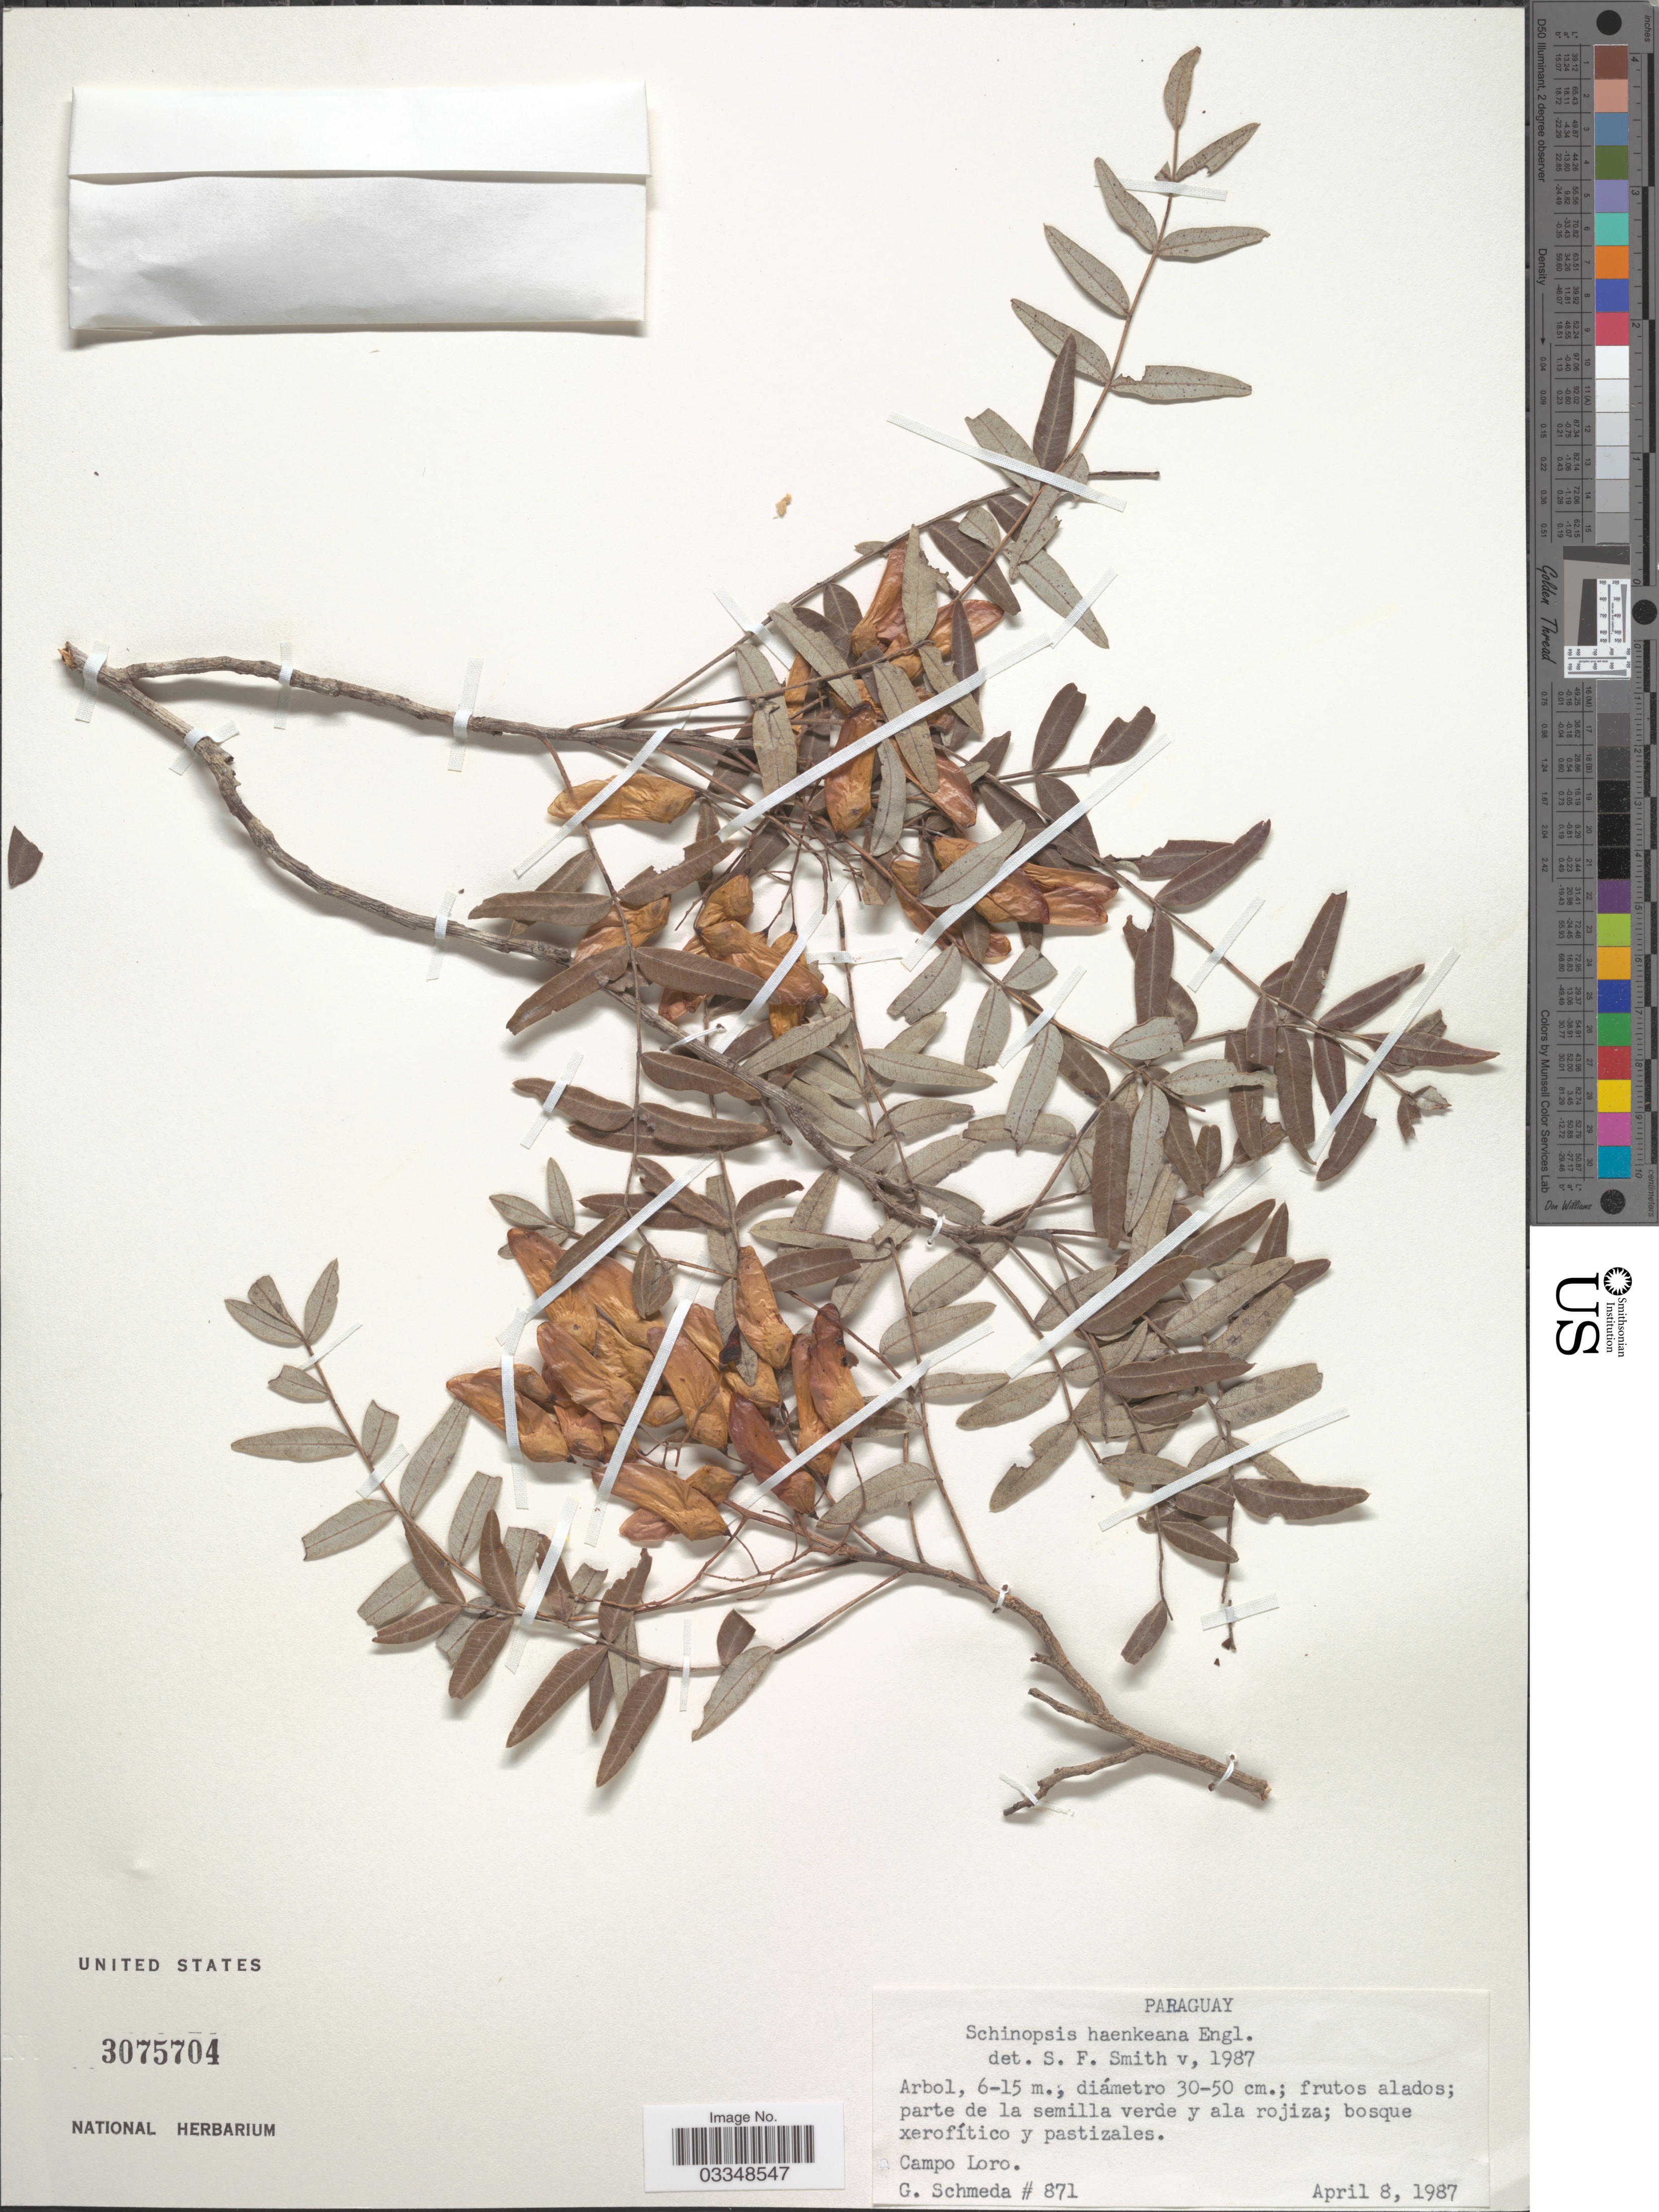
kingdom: Plantae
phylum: Tracheophyta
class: Magnoliopsida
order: Sapindales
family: Anacardiaceae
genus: Schinopsis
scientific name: Schinopsis haenkeana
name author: Engl.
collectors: G. Schmeda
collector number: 871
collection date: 1987-04-08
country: Paraguay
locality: Campo Loro.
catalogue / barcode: US 3075704